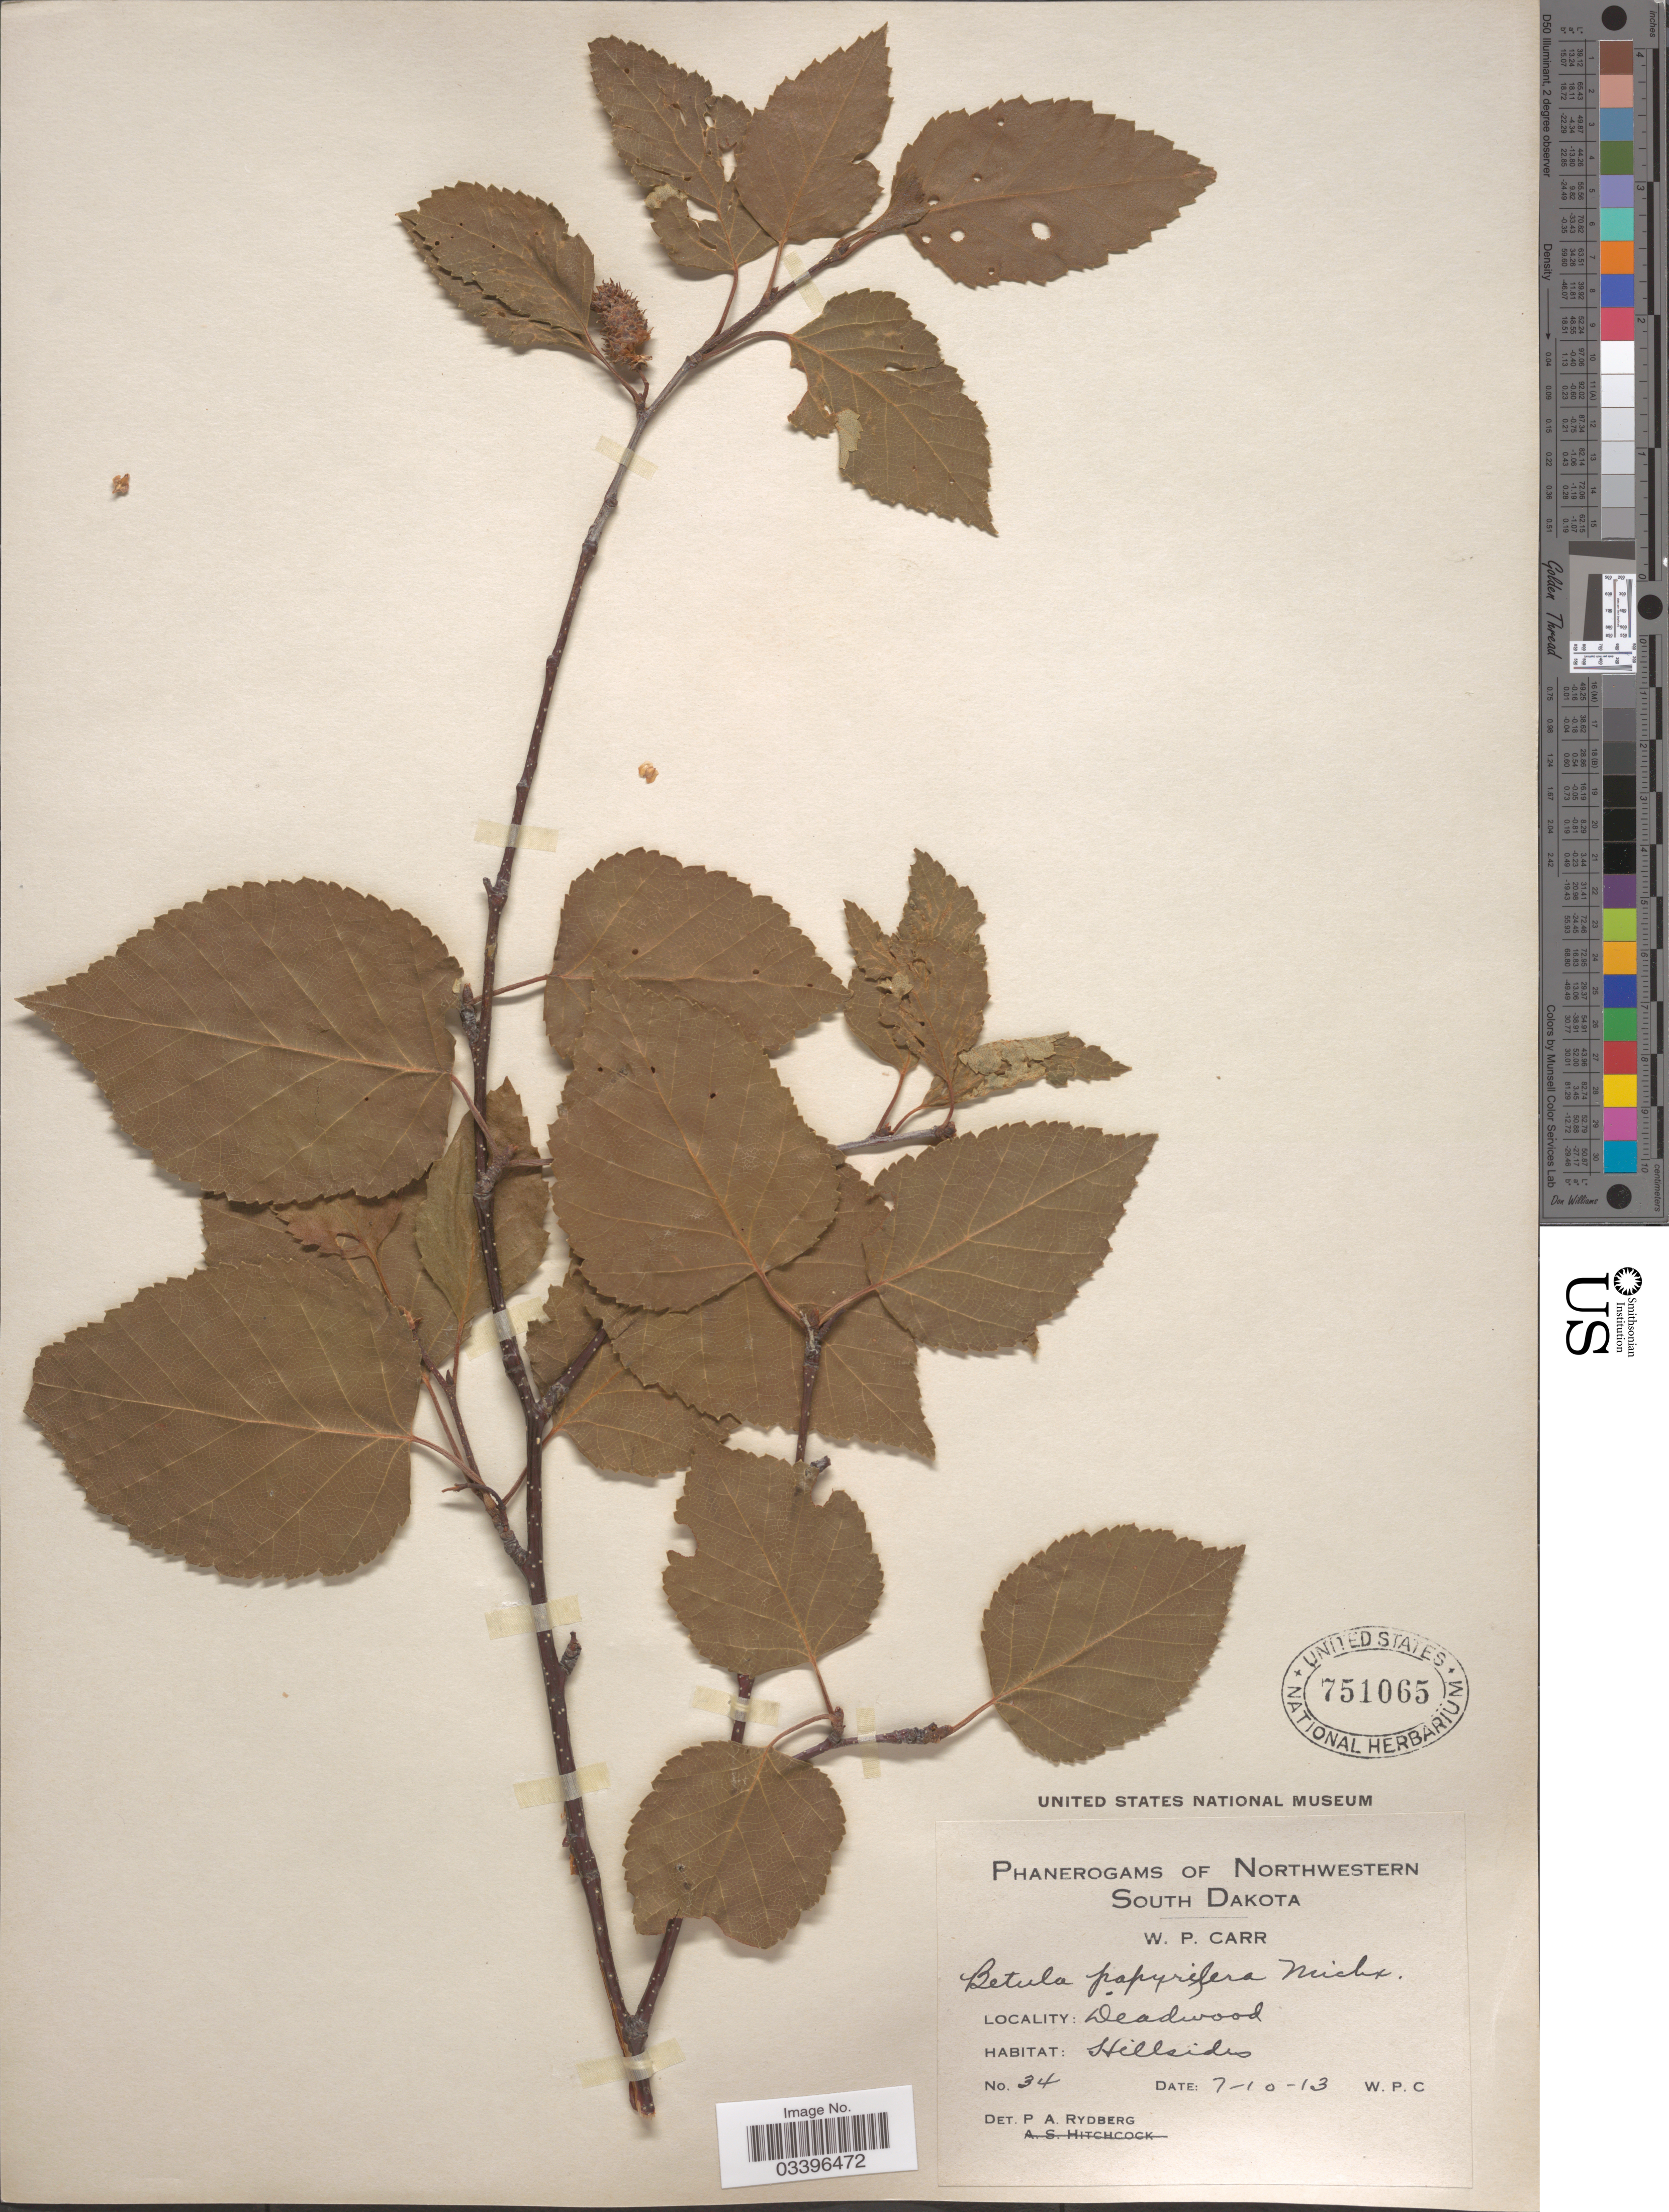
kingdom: Plantae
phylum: Tracheophyta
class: Magnoliopsida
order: Fagales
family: Betulaceae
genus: Betula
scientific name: Betula papyrifera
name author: Marshall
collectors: W. Carr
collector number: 34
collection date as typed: Transcribed d/m/y: 10/7/13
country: United States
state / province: South Dakota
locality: Northwestern South Dakota. Deadwood. Hillsides.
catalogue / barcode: US 751065